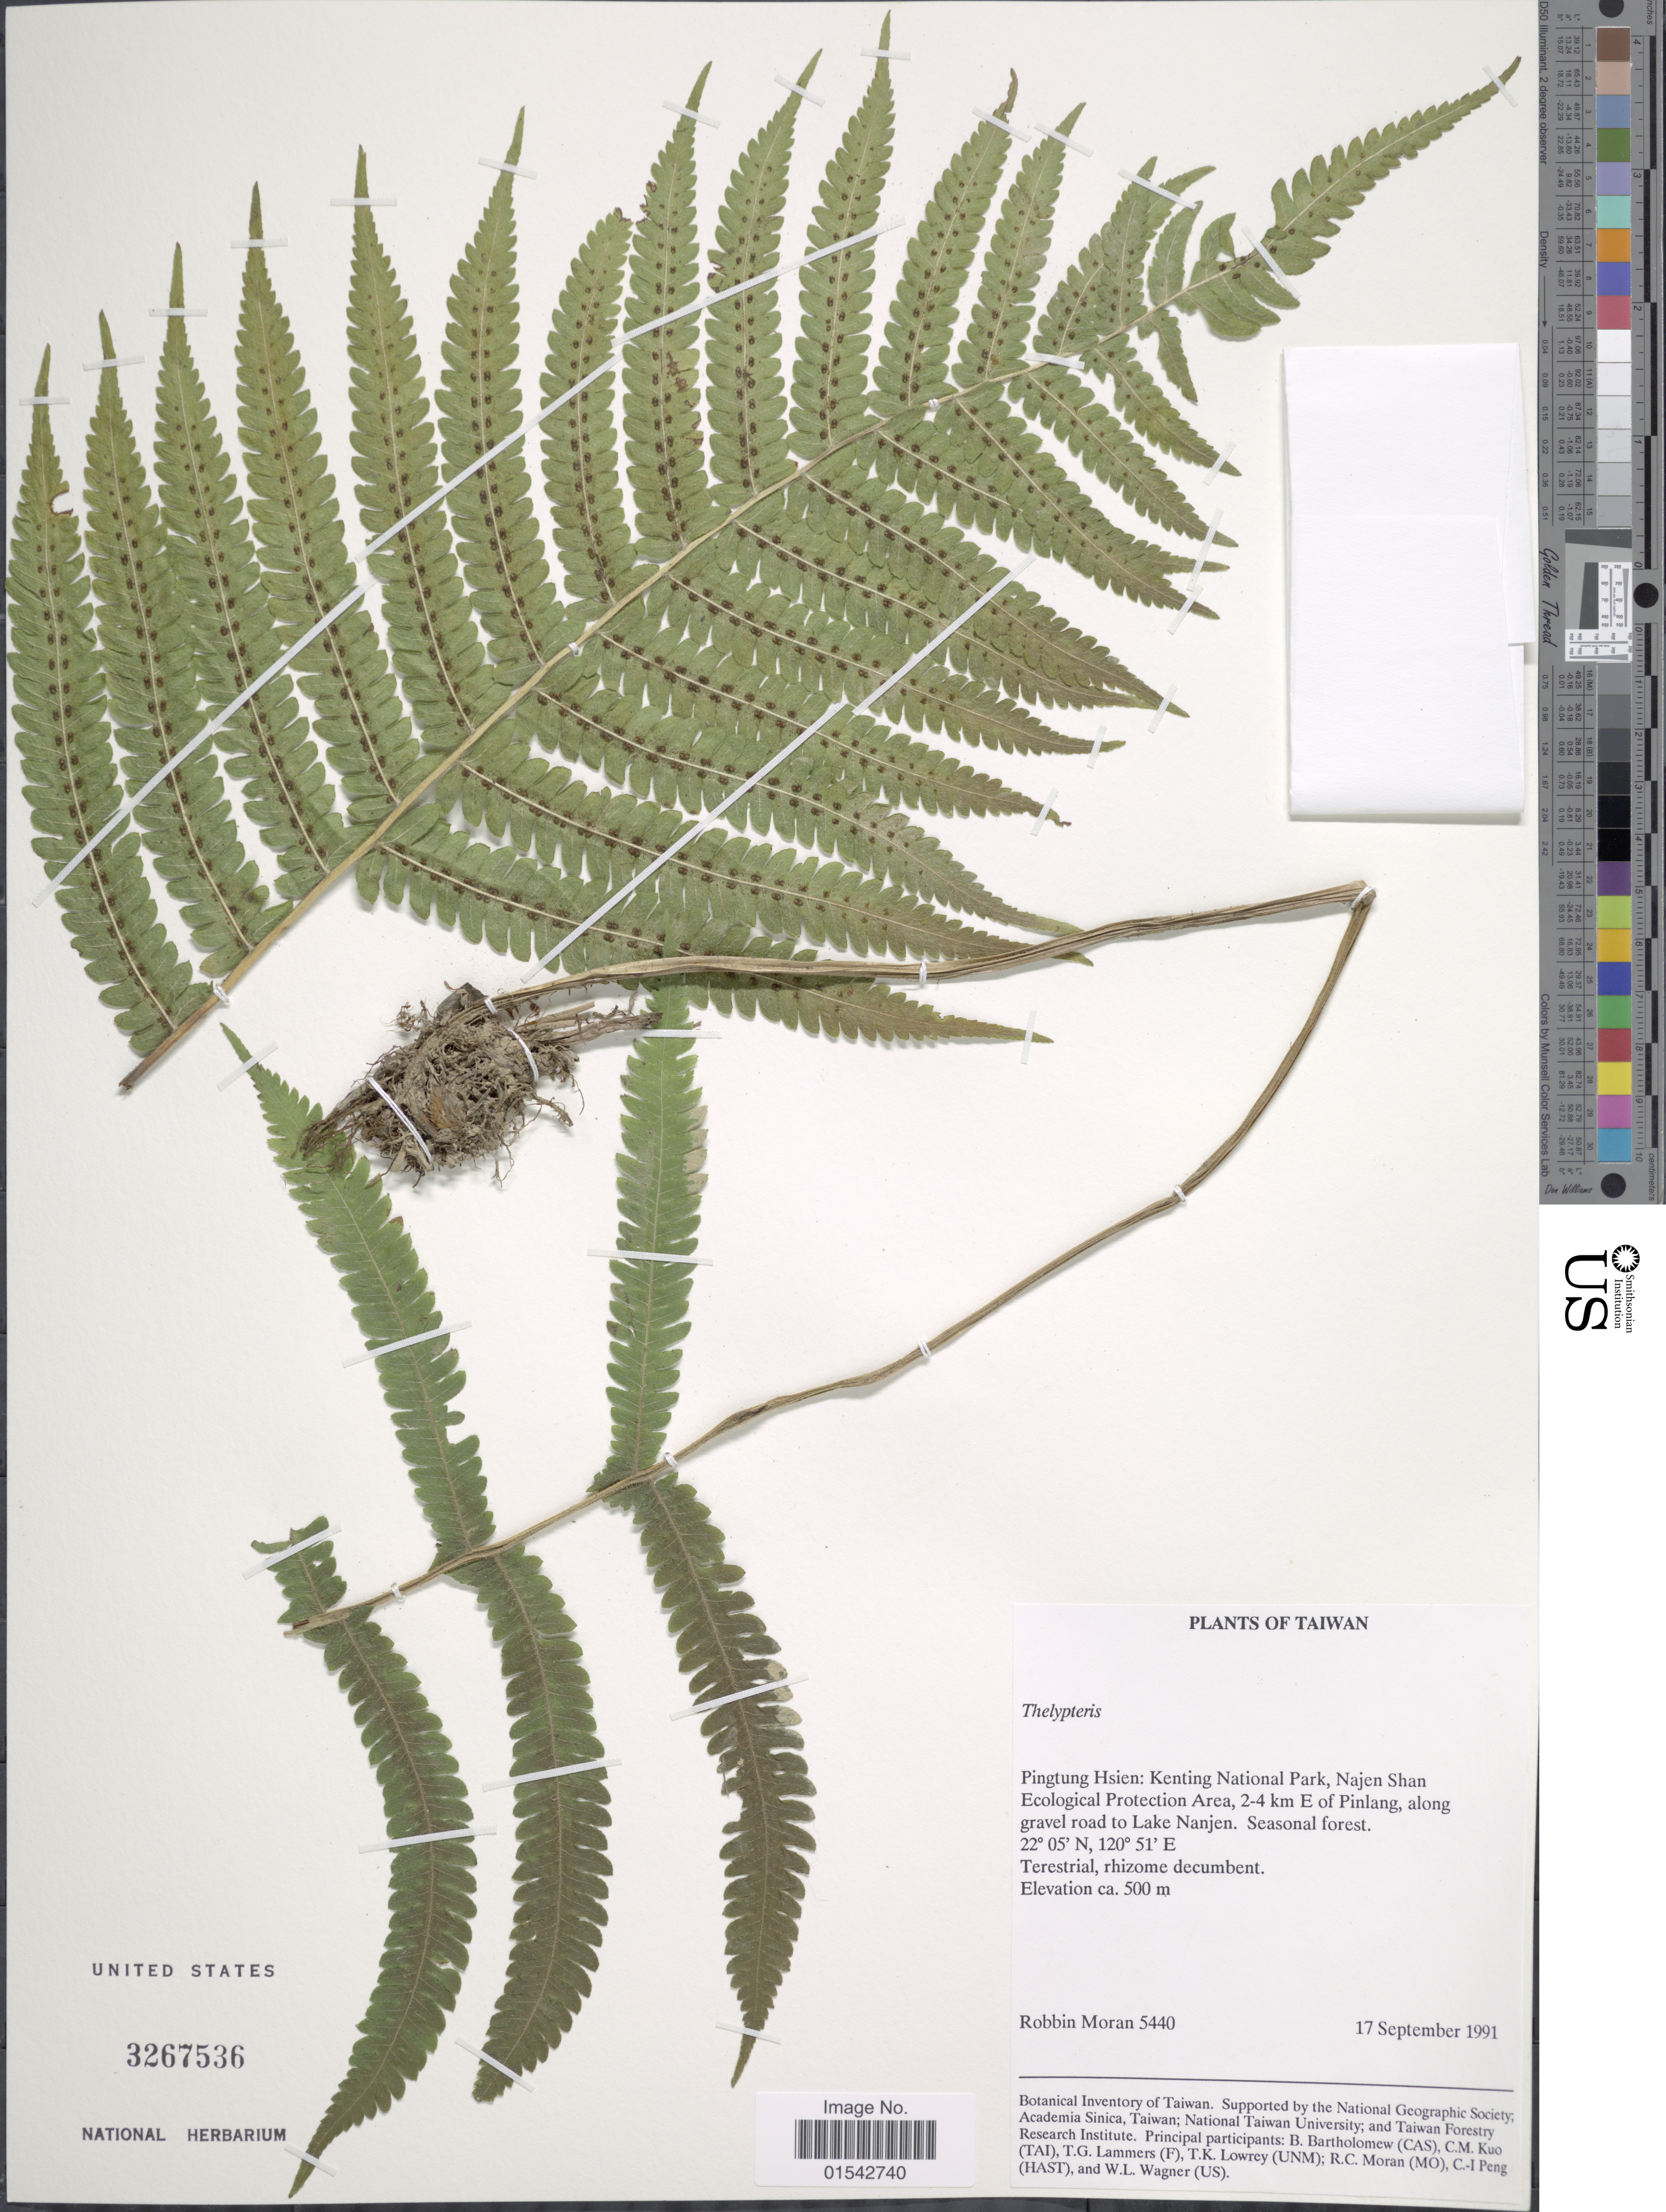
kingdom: Plantae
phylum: Tracheophyta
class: Polypodiopsida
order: Polypodiales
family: Thelypteridaceae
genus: Cyclosorus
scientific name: Cyclosorus sp.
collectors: R. C. Moran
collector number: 5440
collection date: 1991-09-17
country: Taiwan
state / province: Pingtung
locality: Pingtung Hsien: Kenting National Park, Najen Shan Ecological Protection Area, 2-4 km E of Pinlang, along gravel road to take Lake Nanjen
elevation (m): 500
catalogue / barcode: US 3267536